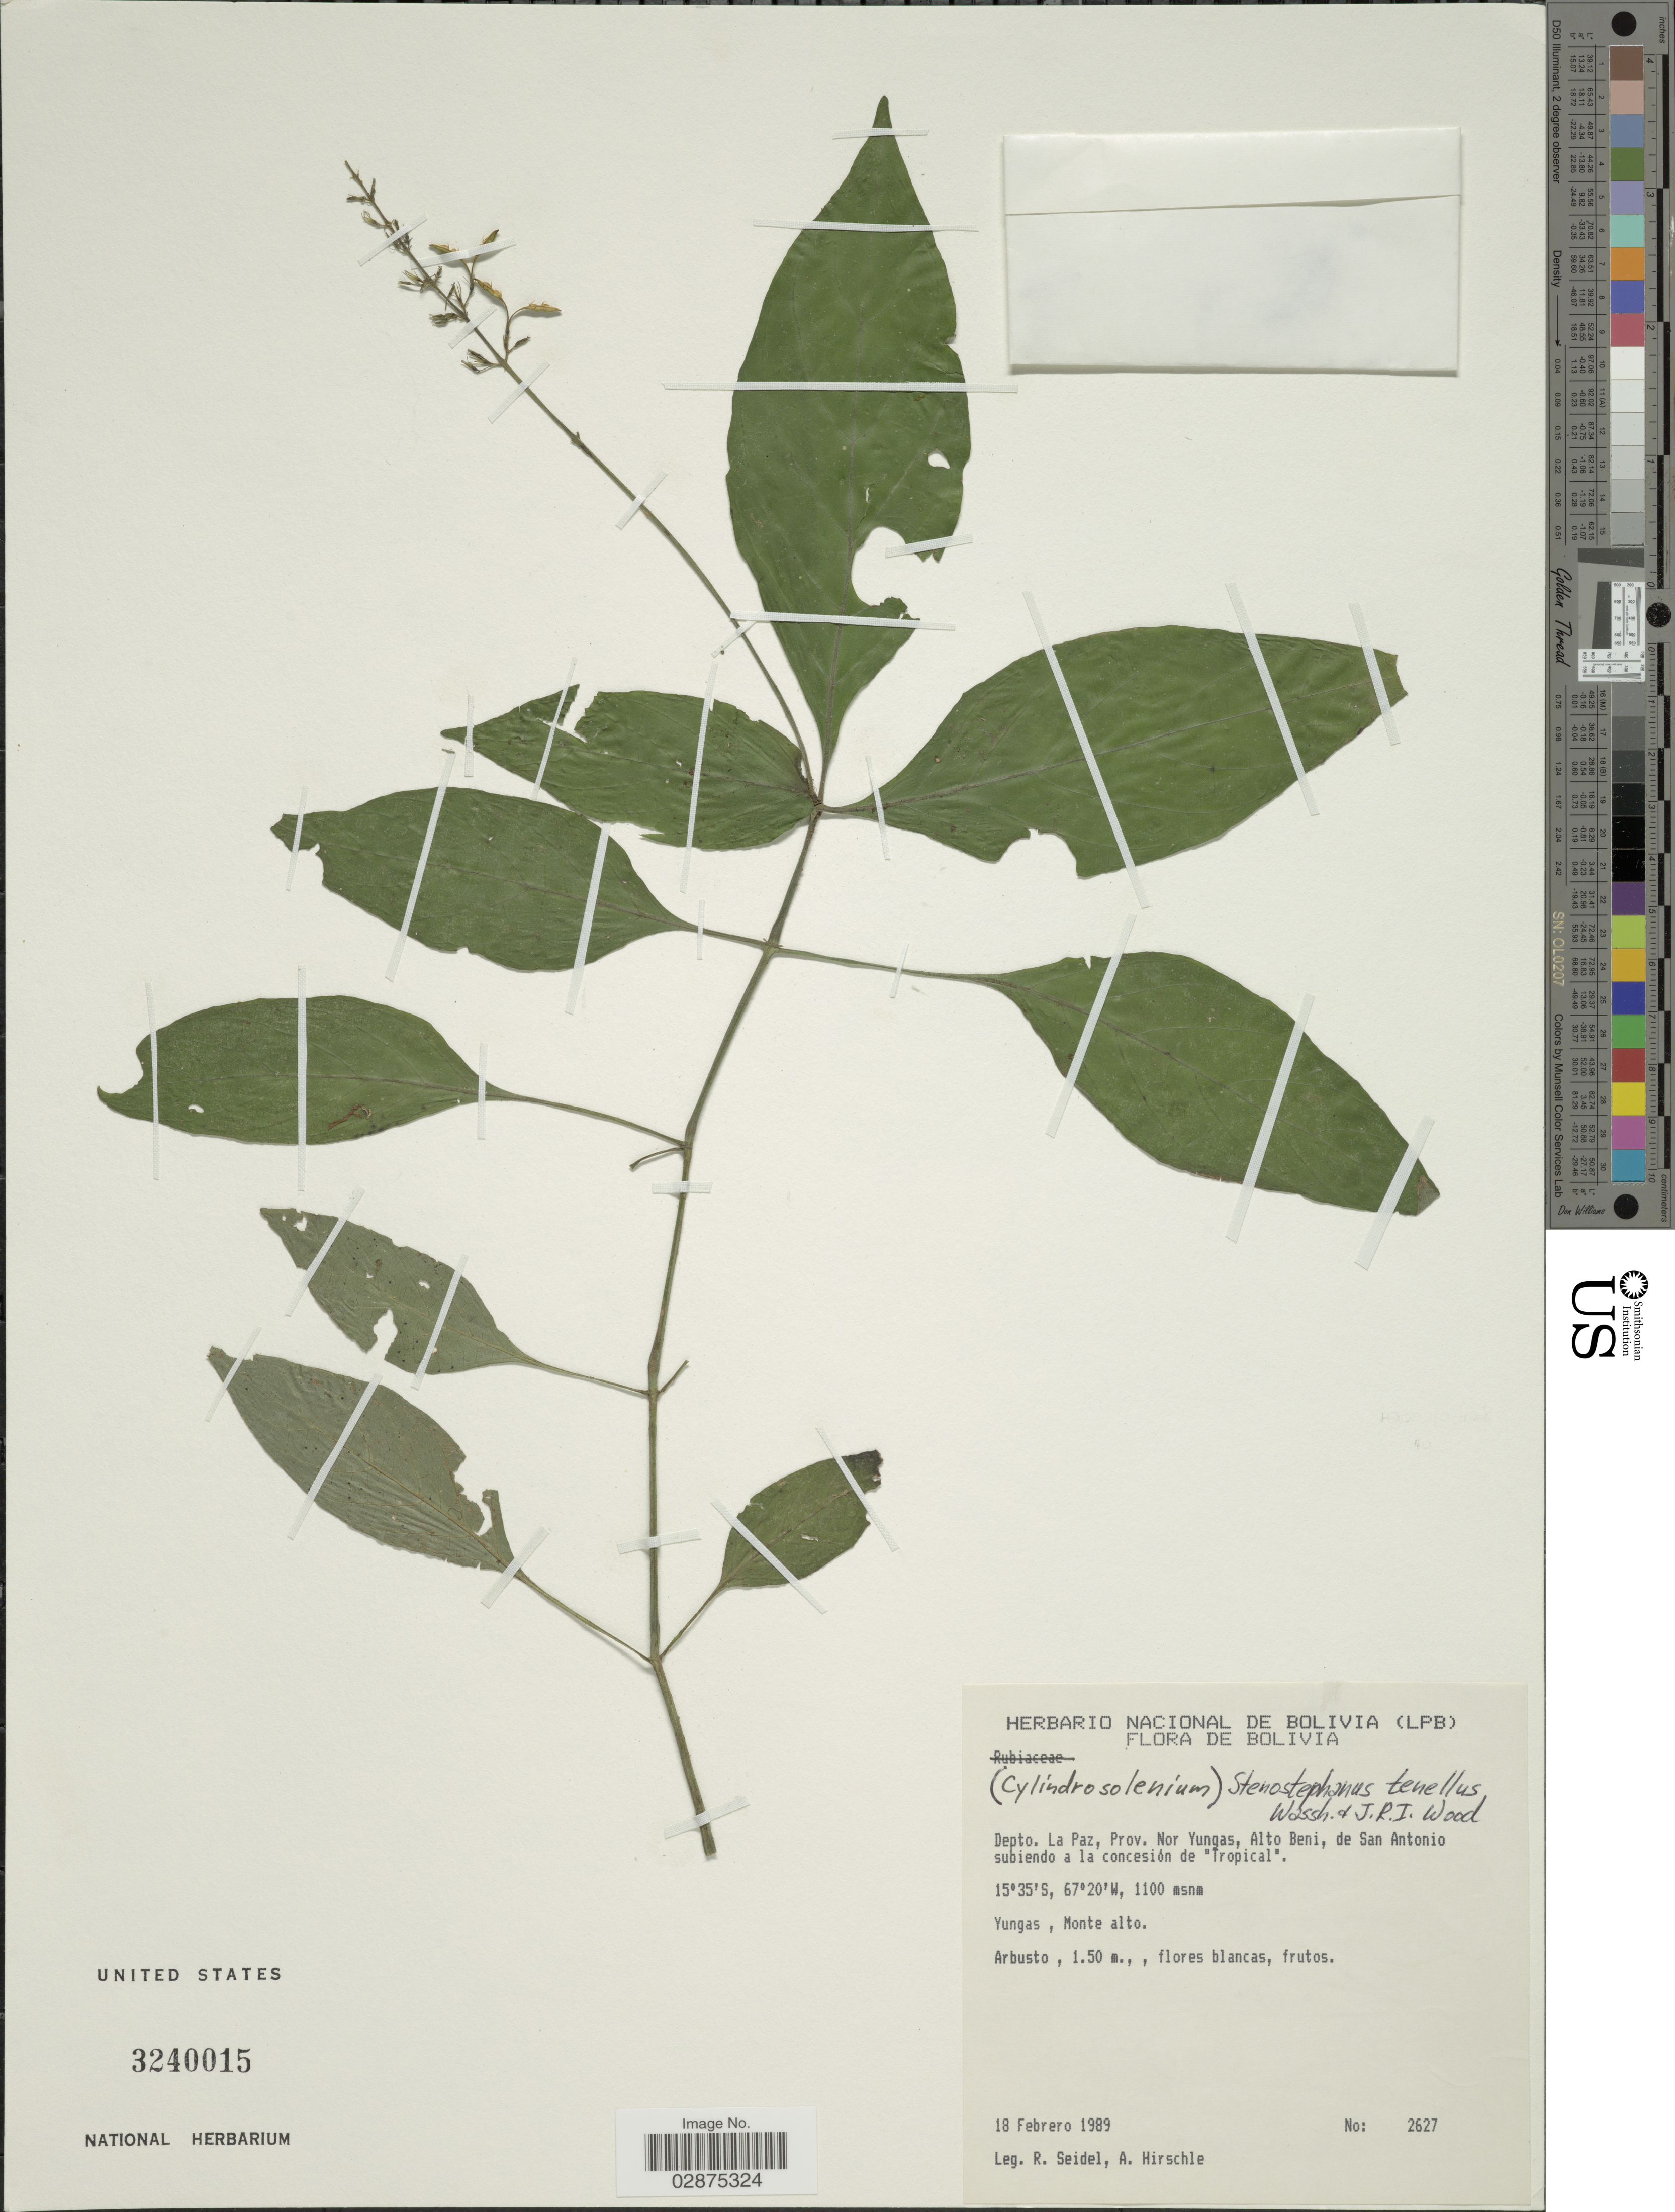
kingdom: Plantae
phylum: Tracheophyta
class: Magnoliopsida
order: Lamiales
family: Acanthaceae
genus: Stenostephanus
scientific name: Stenostephanus tenellus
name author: Wassh. & J.R.I. Wood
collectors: R. Seidel & A. Hirschle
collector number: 2627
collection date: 1989-02-18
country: Bolivia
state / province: La Paz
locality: Depto. La Paz, Prov. Nor Yungas, Alto Beni, de San Antonio subiendo a la concesión de "Tropical".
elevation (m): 1100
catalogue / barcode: US 3240015